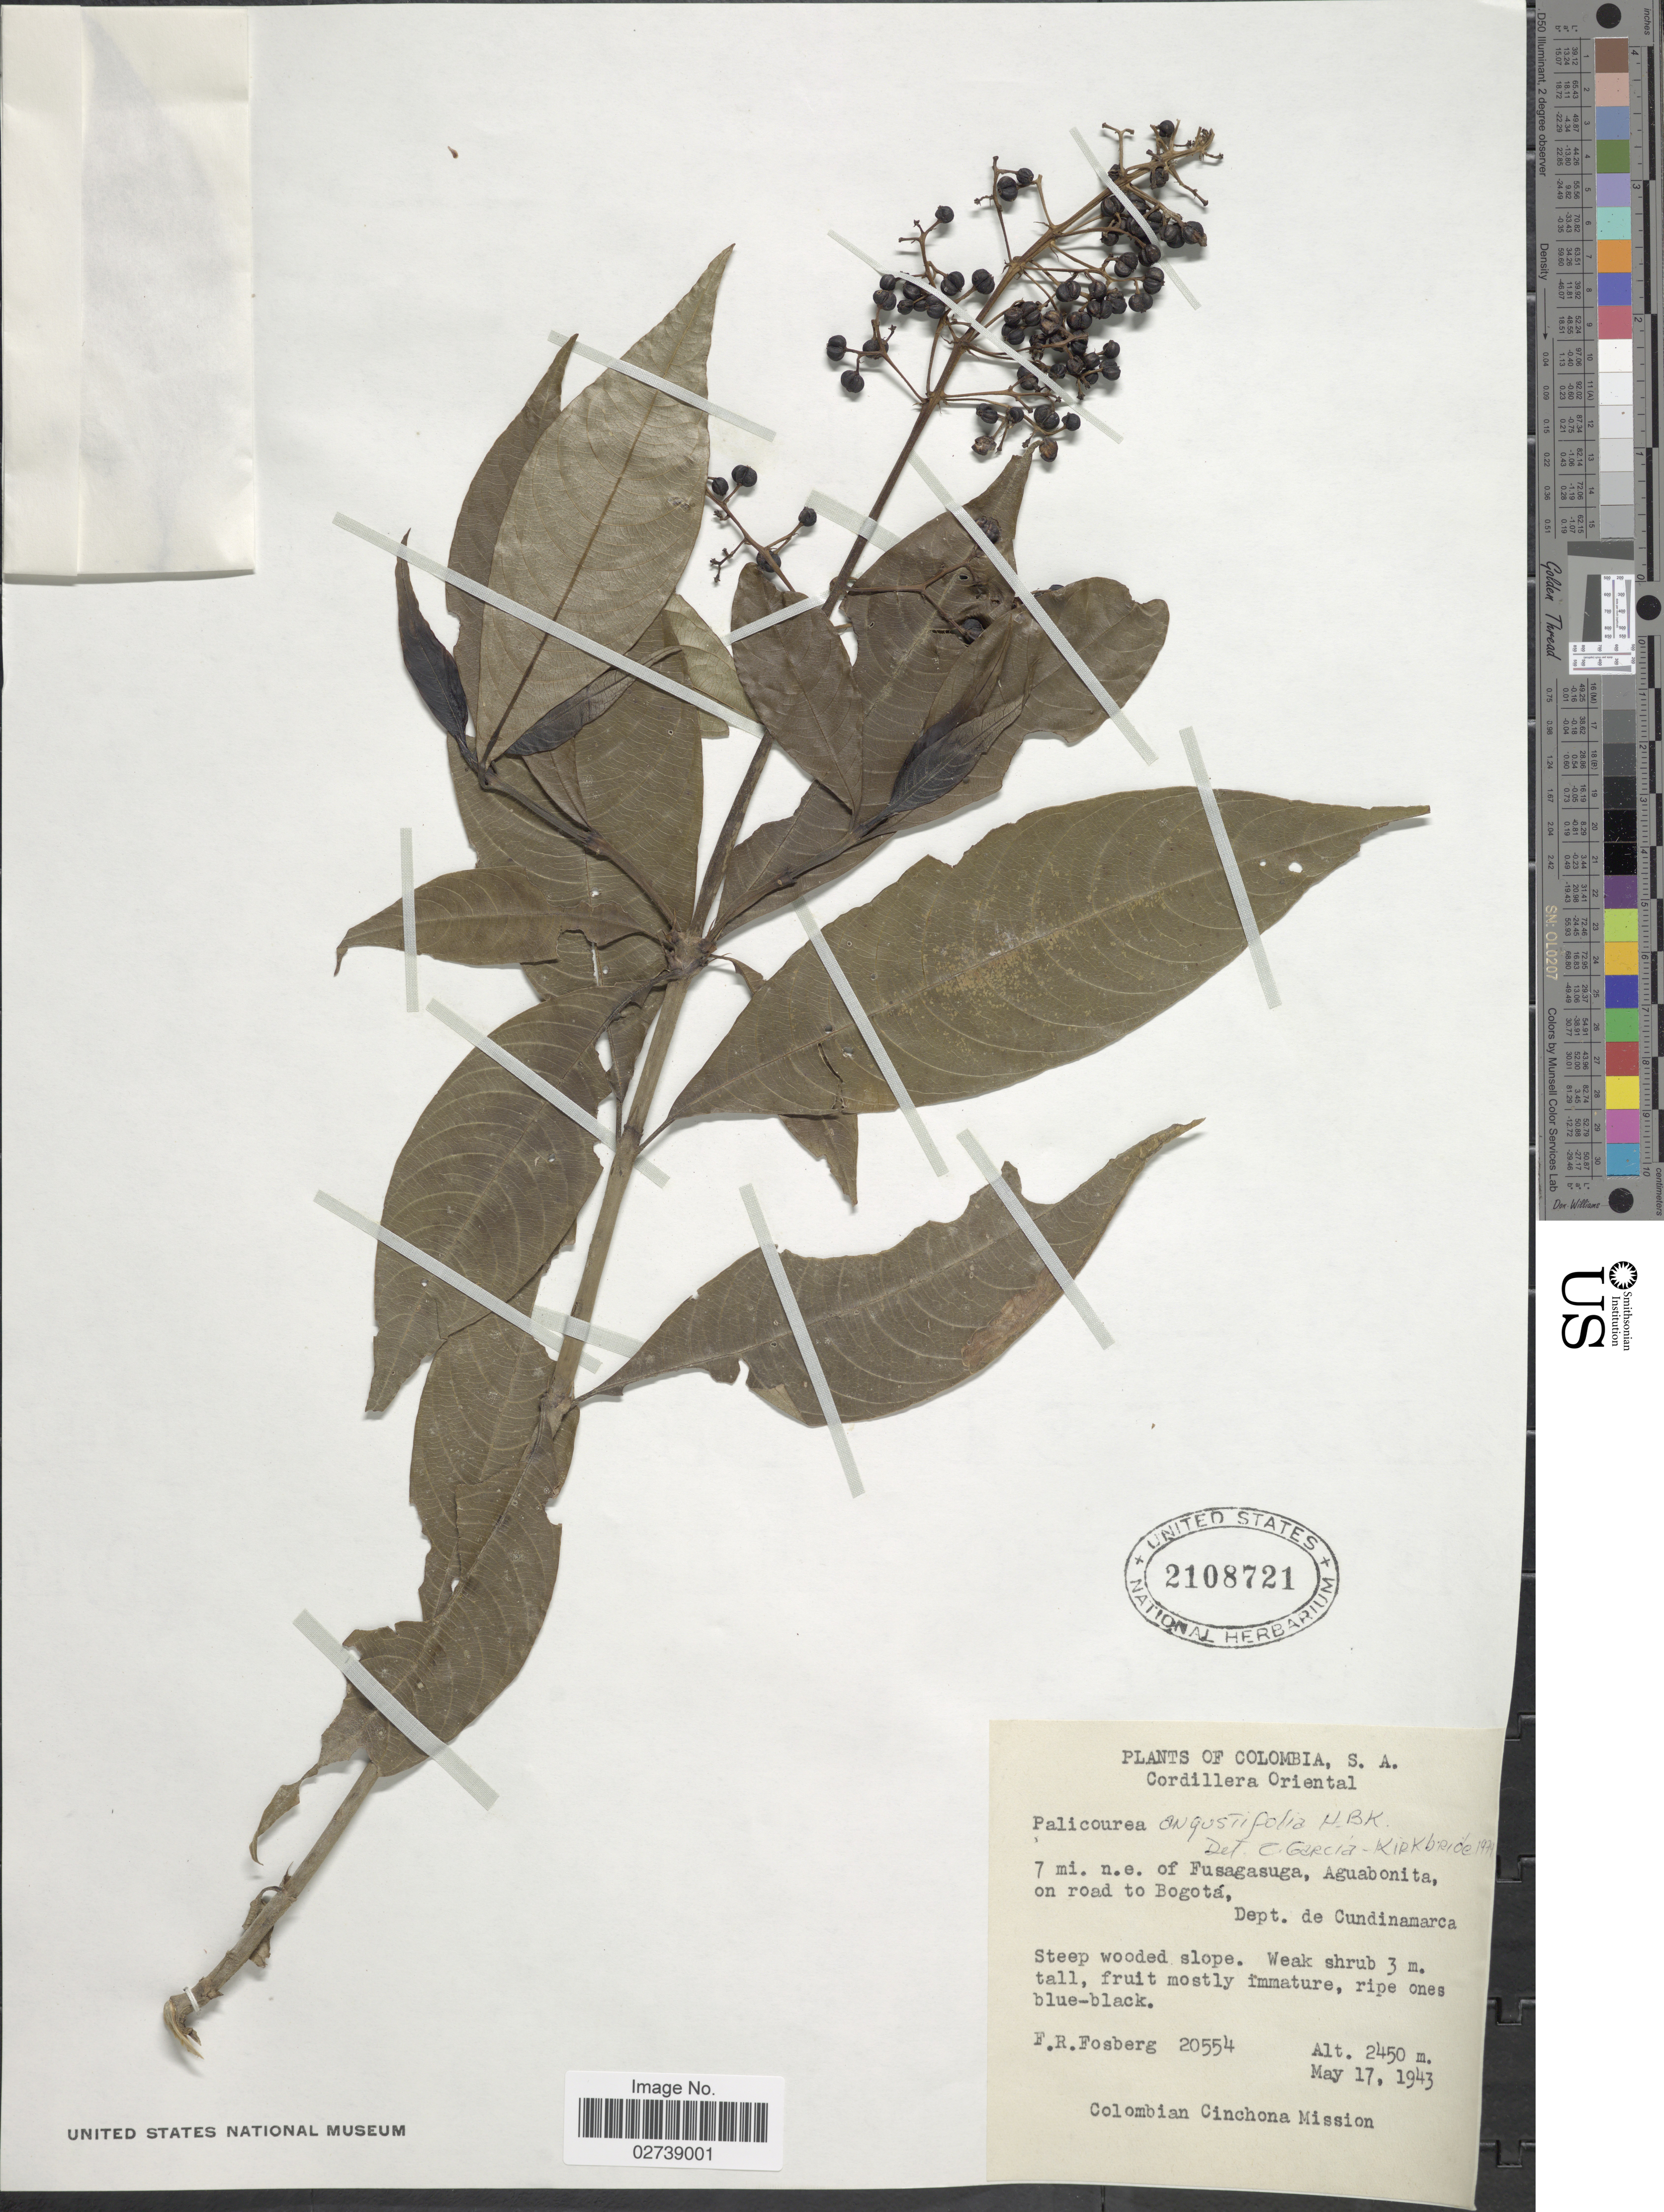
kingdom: Plantae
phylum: Tracheophyta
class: Magnoliopsida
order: Gentianales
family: Rubiaceae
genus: Palicourea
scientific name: Palicourea angustifolia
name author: Kunth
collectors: F. R. Fosberg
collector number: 20554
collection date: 1943-05-17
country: Colombia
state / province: Cundinamarca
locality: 7 mi. n.e. of Fusagasuga, Aguabonita, on road to Bogota. Dept. de Cundinamarca.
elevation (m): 2450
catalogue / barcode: US 2108721